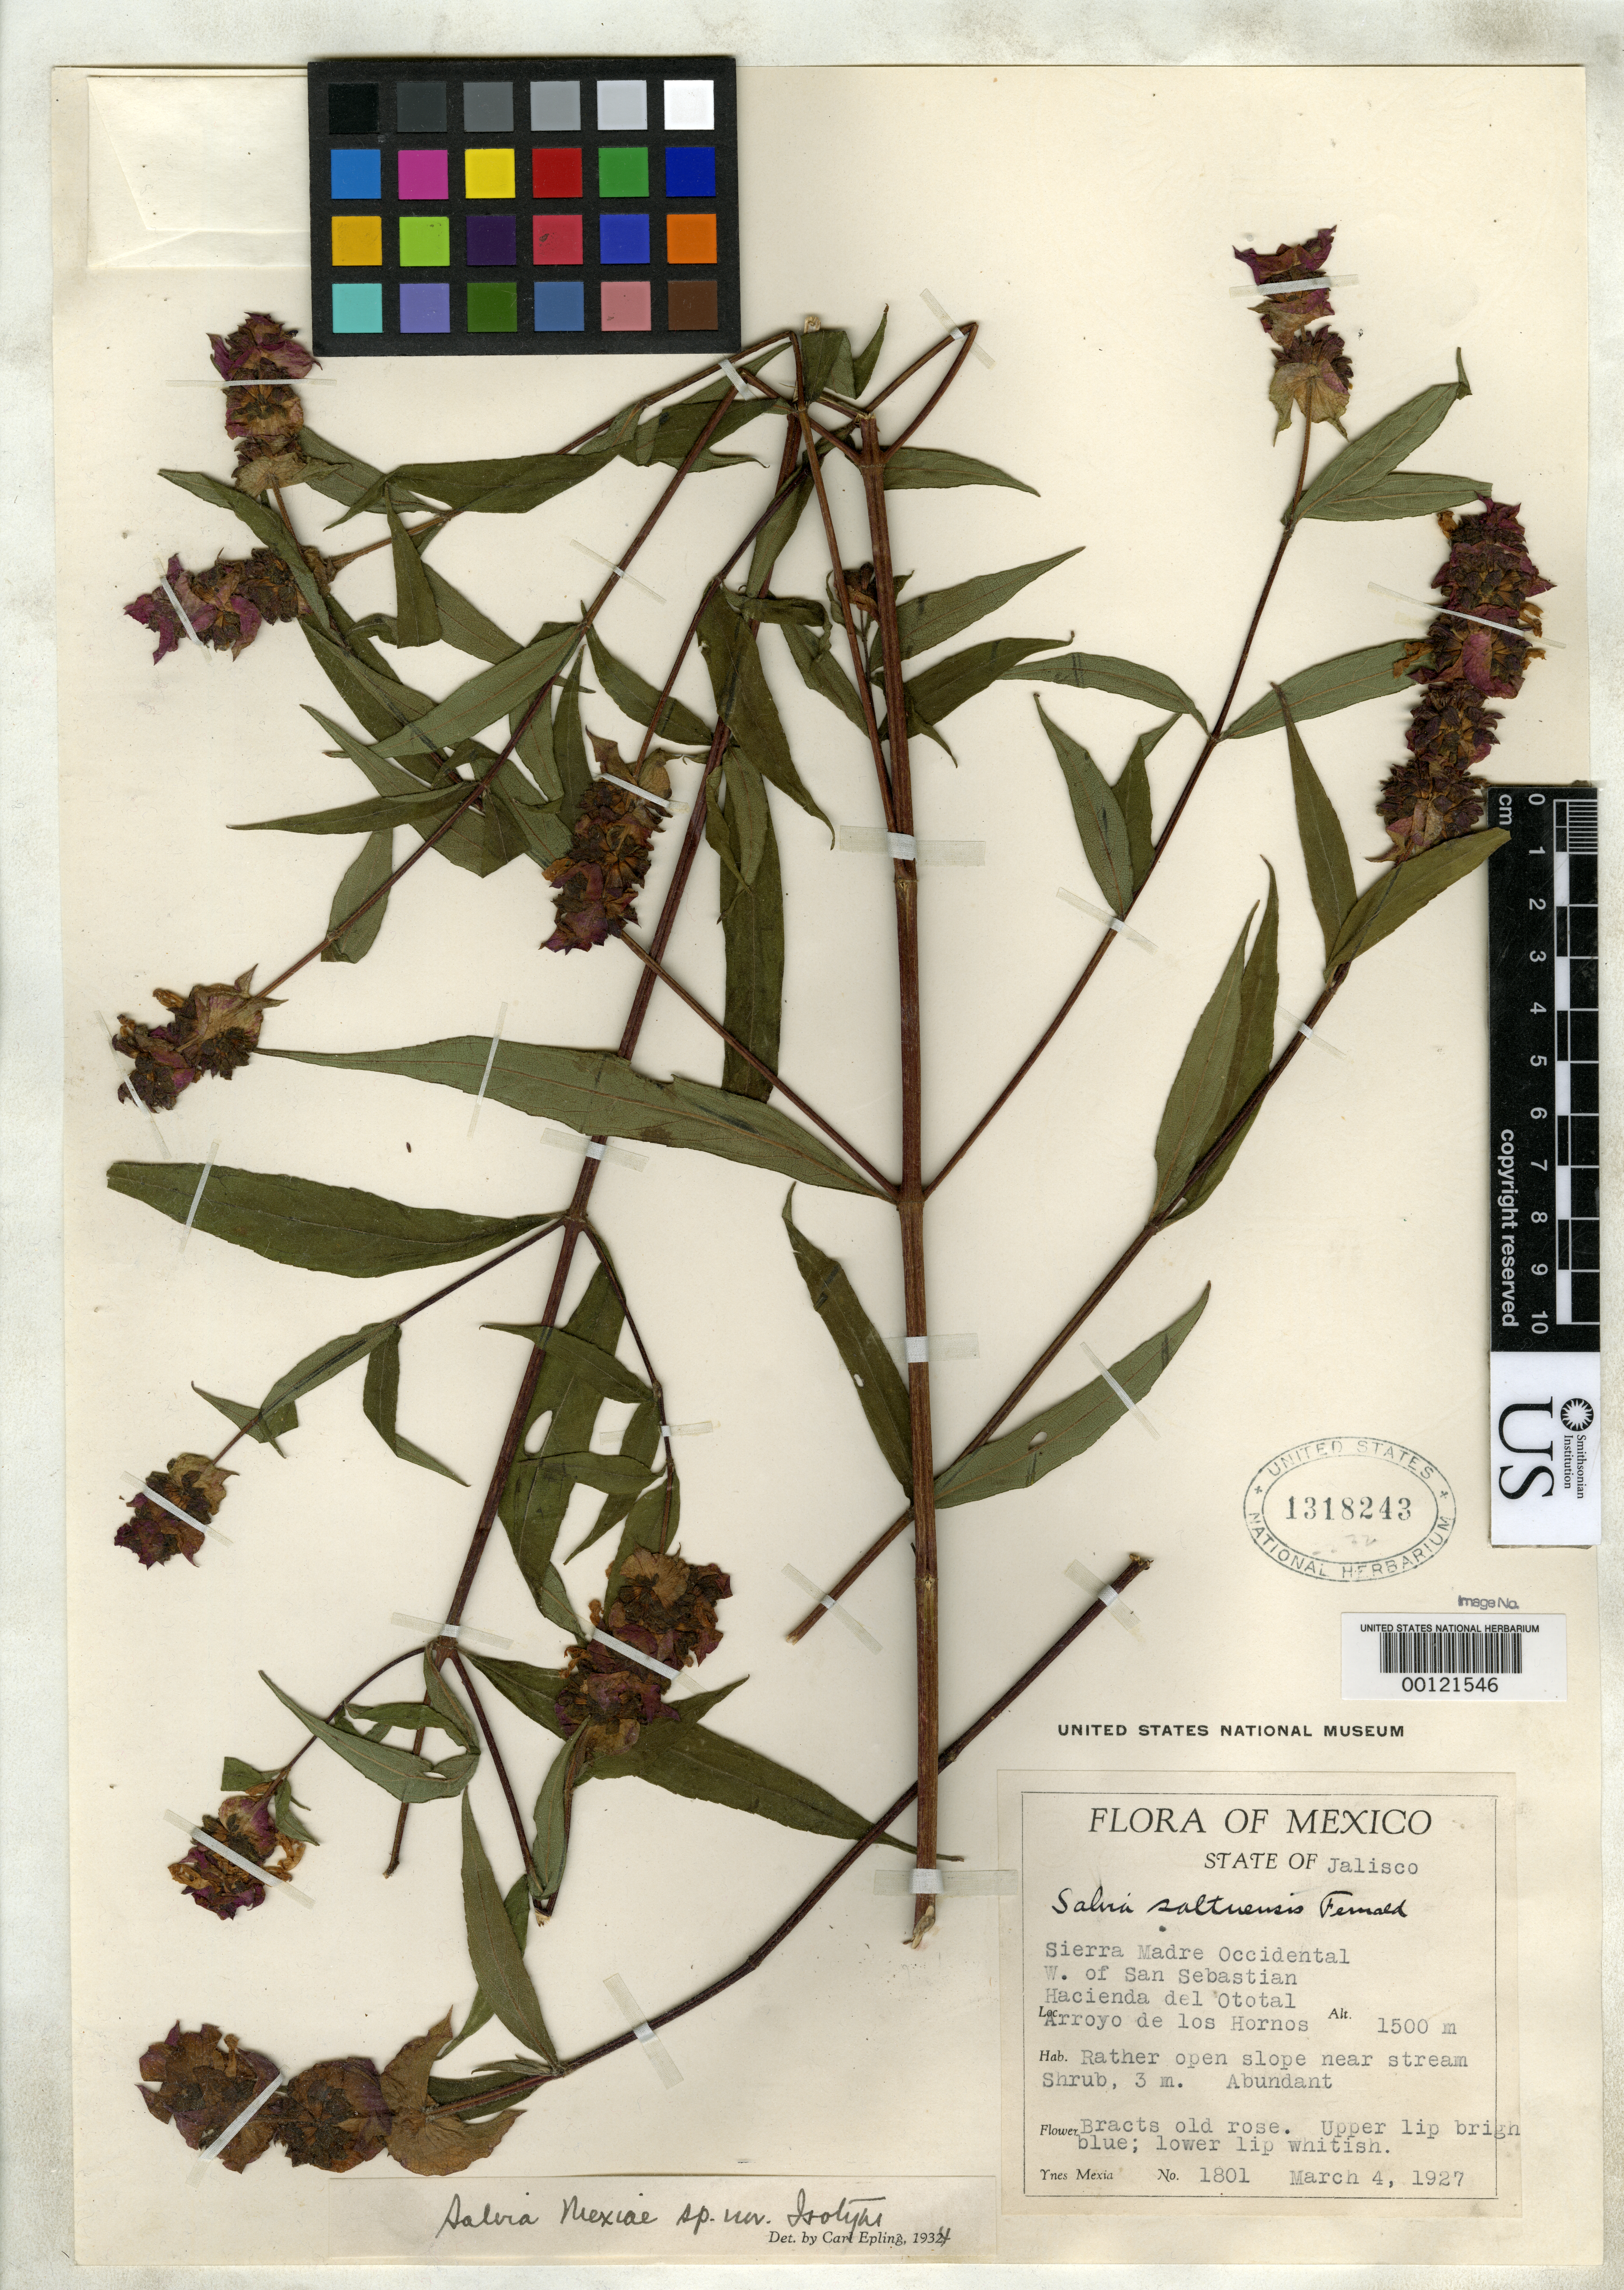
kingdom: Plantae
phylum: Tracheophyta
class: Magnoliopsida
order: Lamiales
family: Lamiaceae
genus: Salvia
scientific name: Salvia mexiae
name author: Epling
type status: Isotype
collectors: Y. Mexia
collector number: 1801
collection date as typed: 04 Mar 1927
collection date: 1927-03-04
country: Mexico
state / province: Jalisco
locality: Sierra Madre Occidental, W of San Sebastian, Hacienda del Ototal, Arroyo de Los Hornos.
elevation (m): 1500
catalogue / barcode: US 1318243